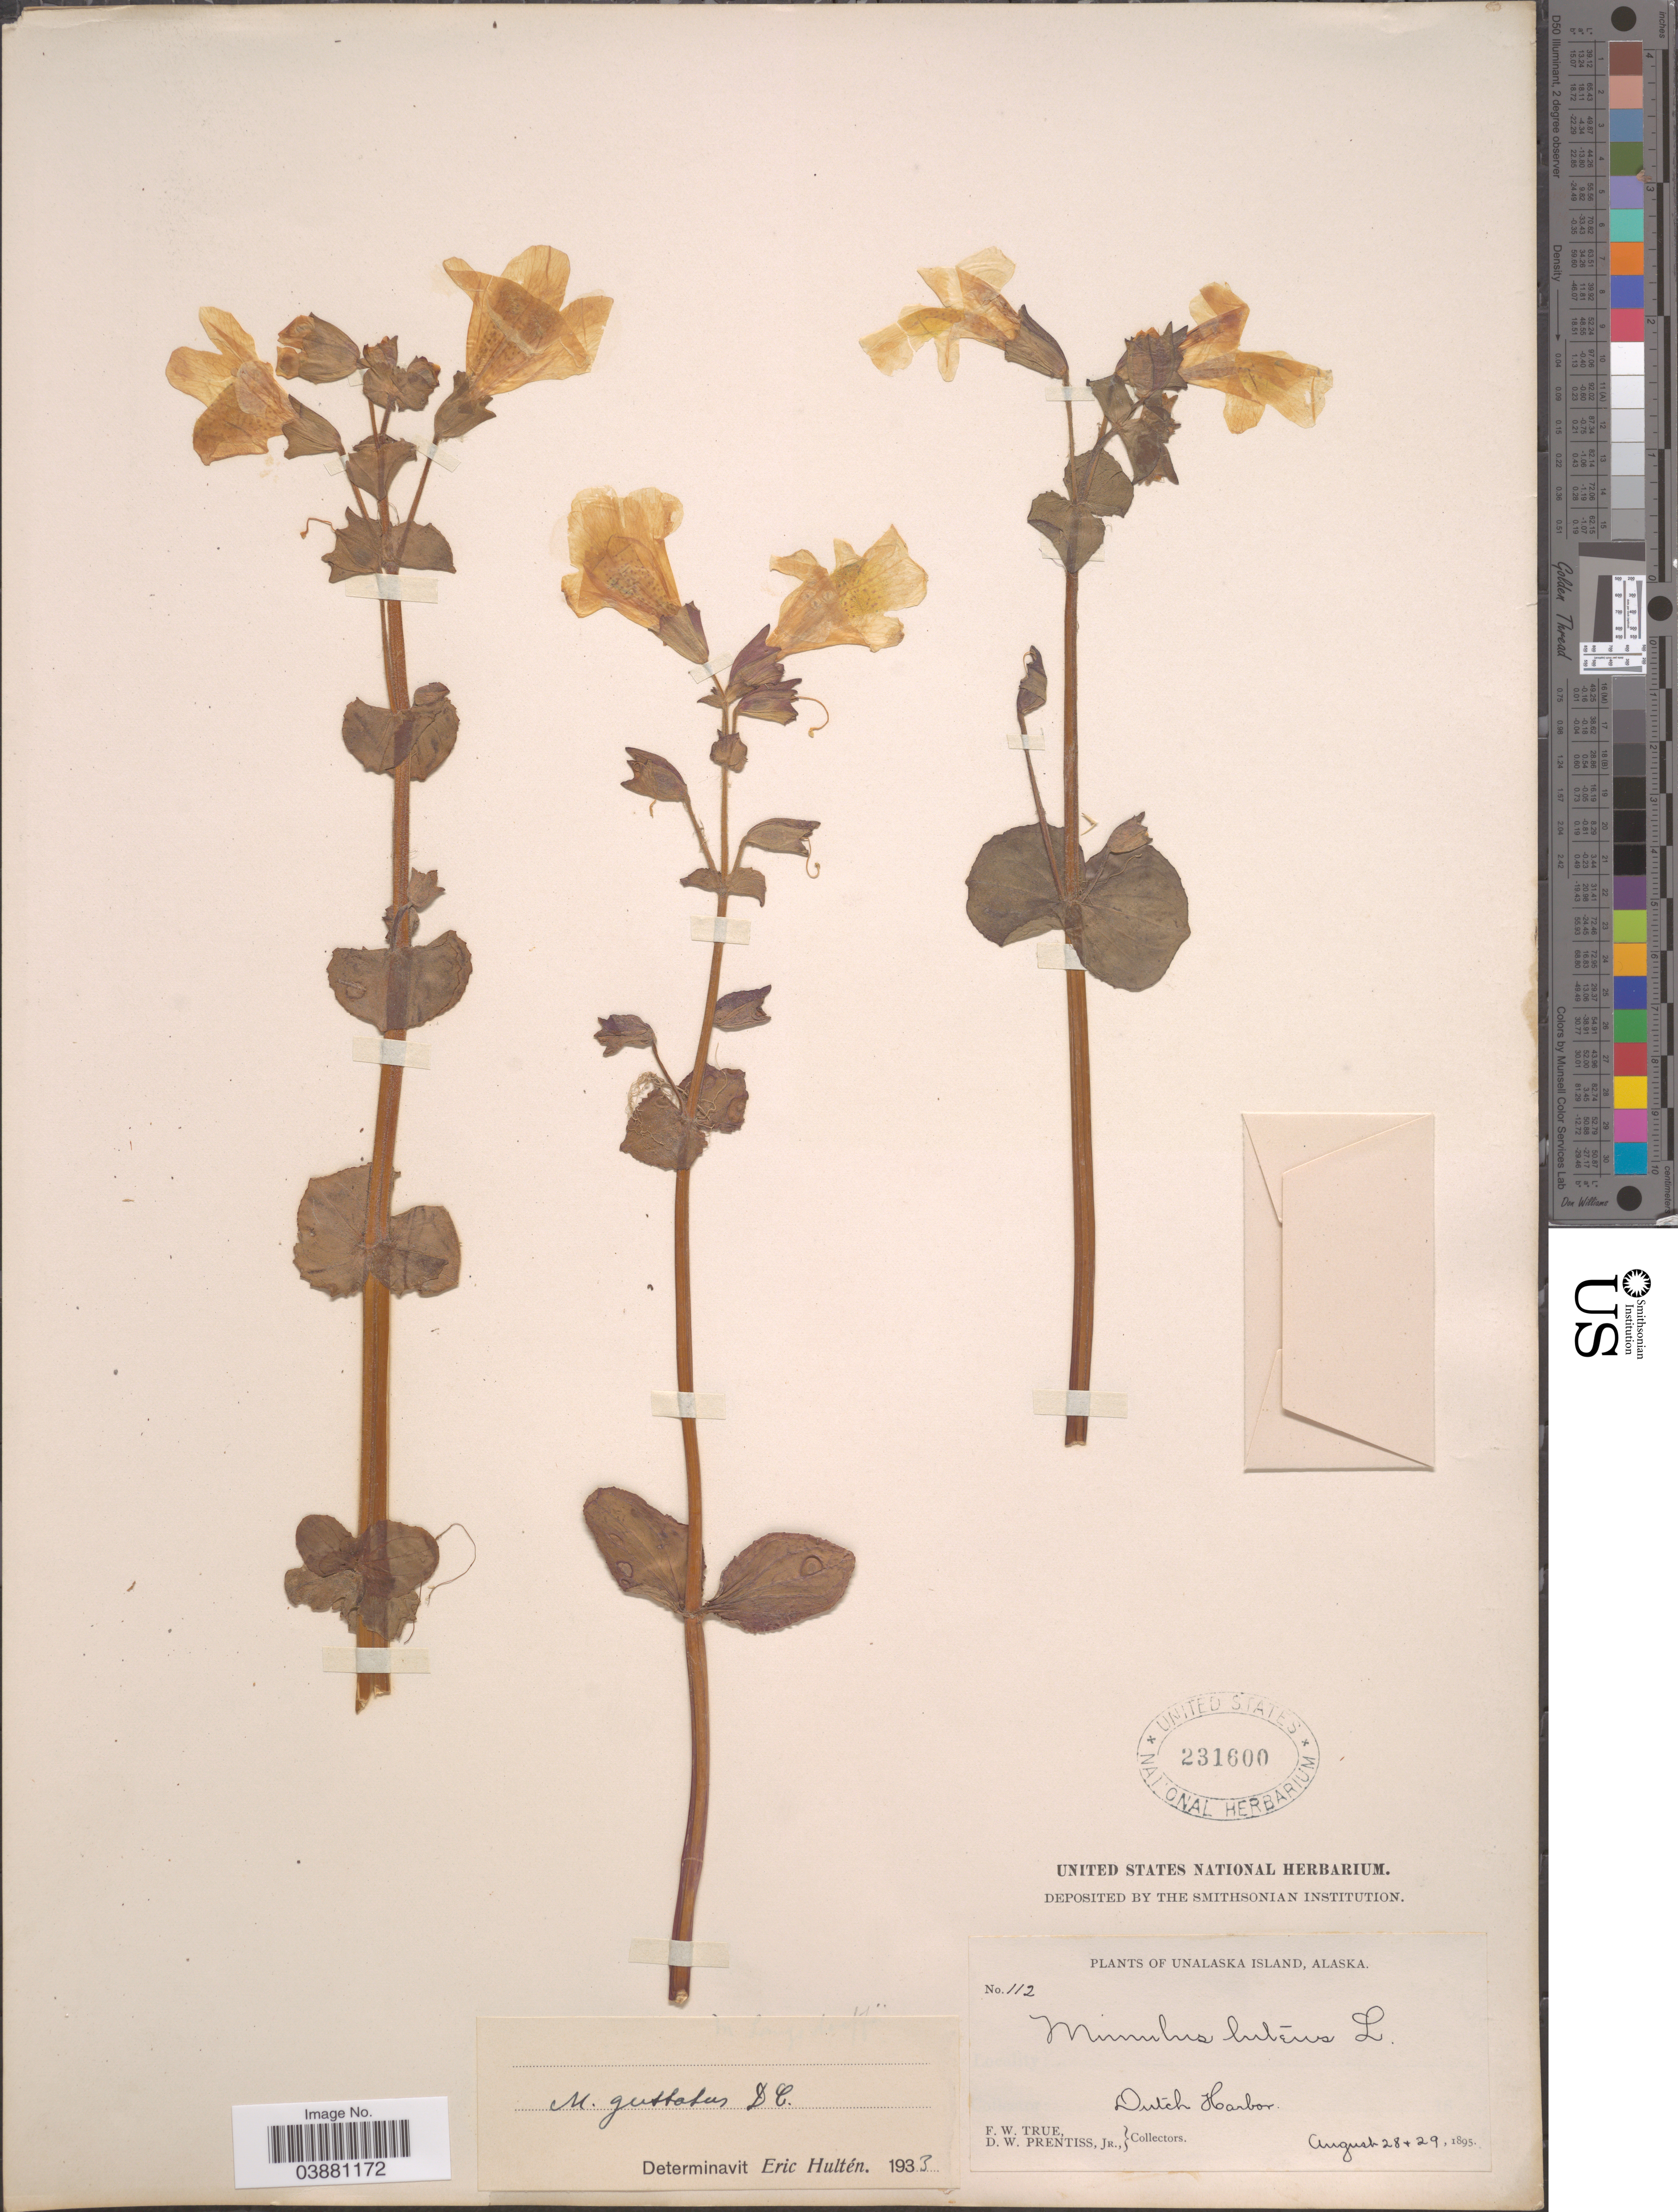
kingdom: Plantae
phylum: Tracheophyta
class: Magnoliopsida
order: Lamiales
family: Phrymaceae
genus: Mimulus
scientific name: Mimulus guttatus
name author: DC.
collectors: F. True & D. Prentiss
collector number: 112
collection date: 1895-08-28/1895-08-29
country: United States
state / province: Alaska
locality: Unalaska Island. Dutch Harbor.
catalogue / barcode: US 231600